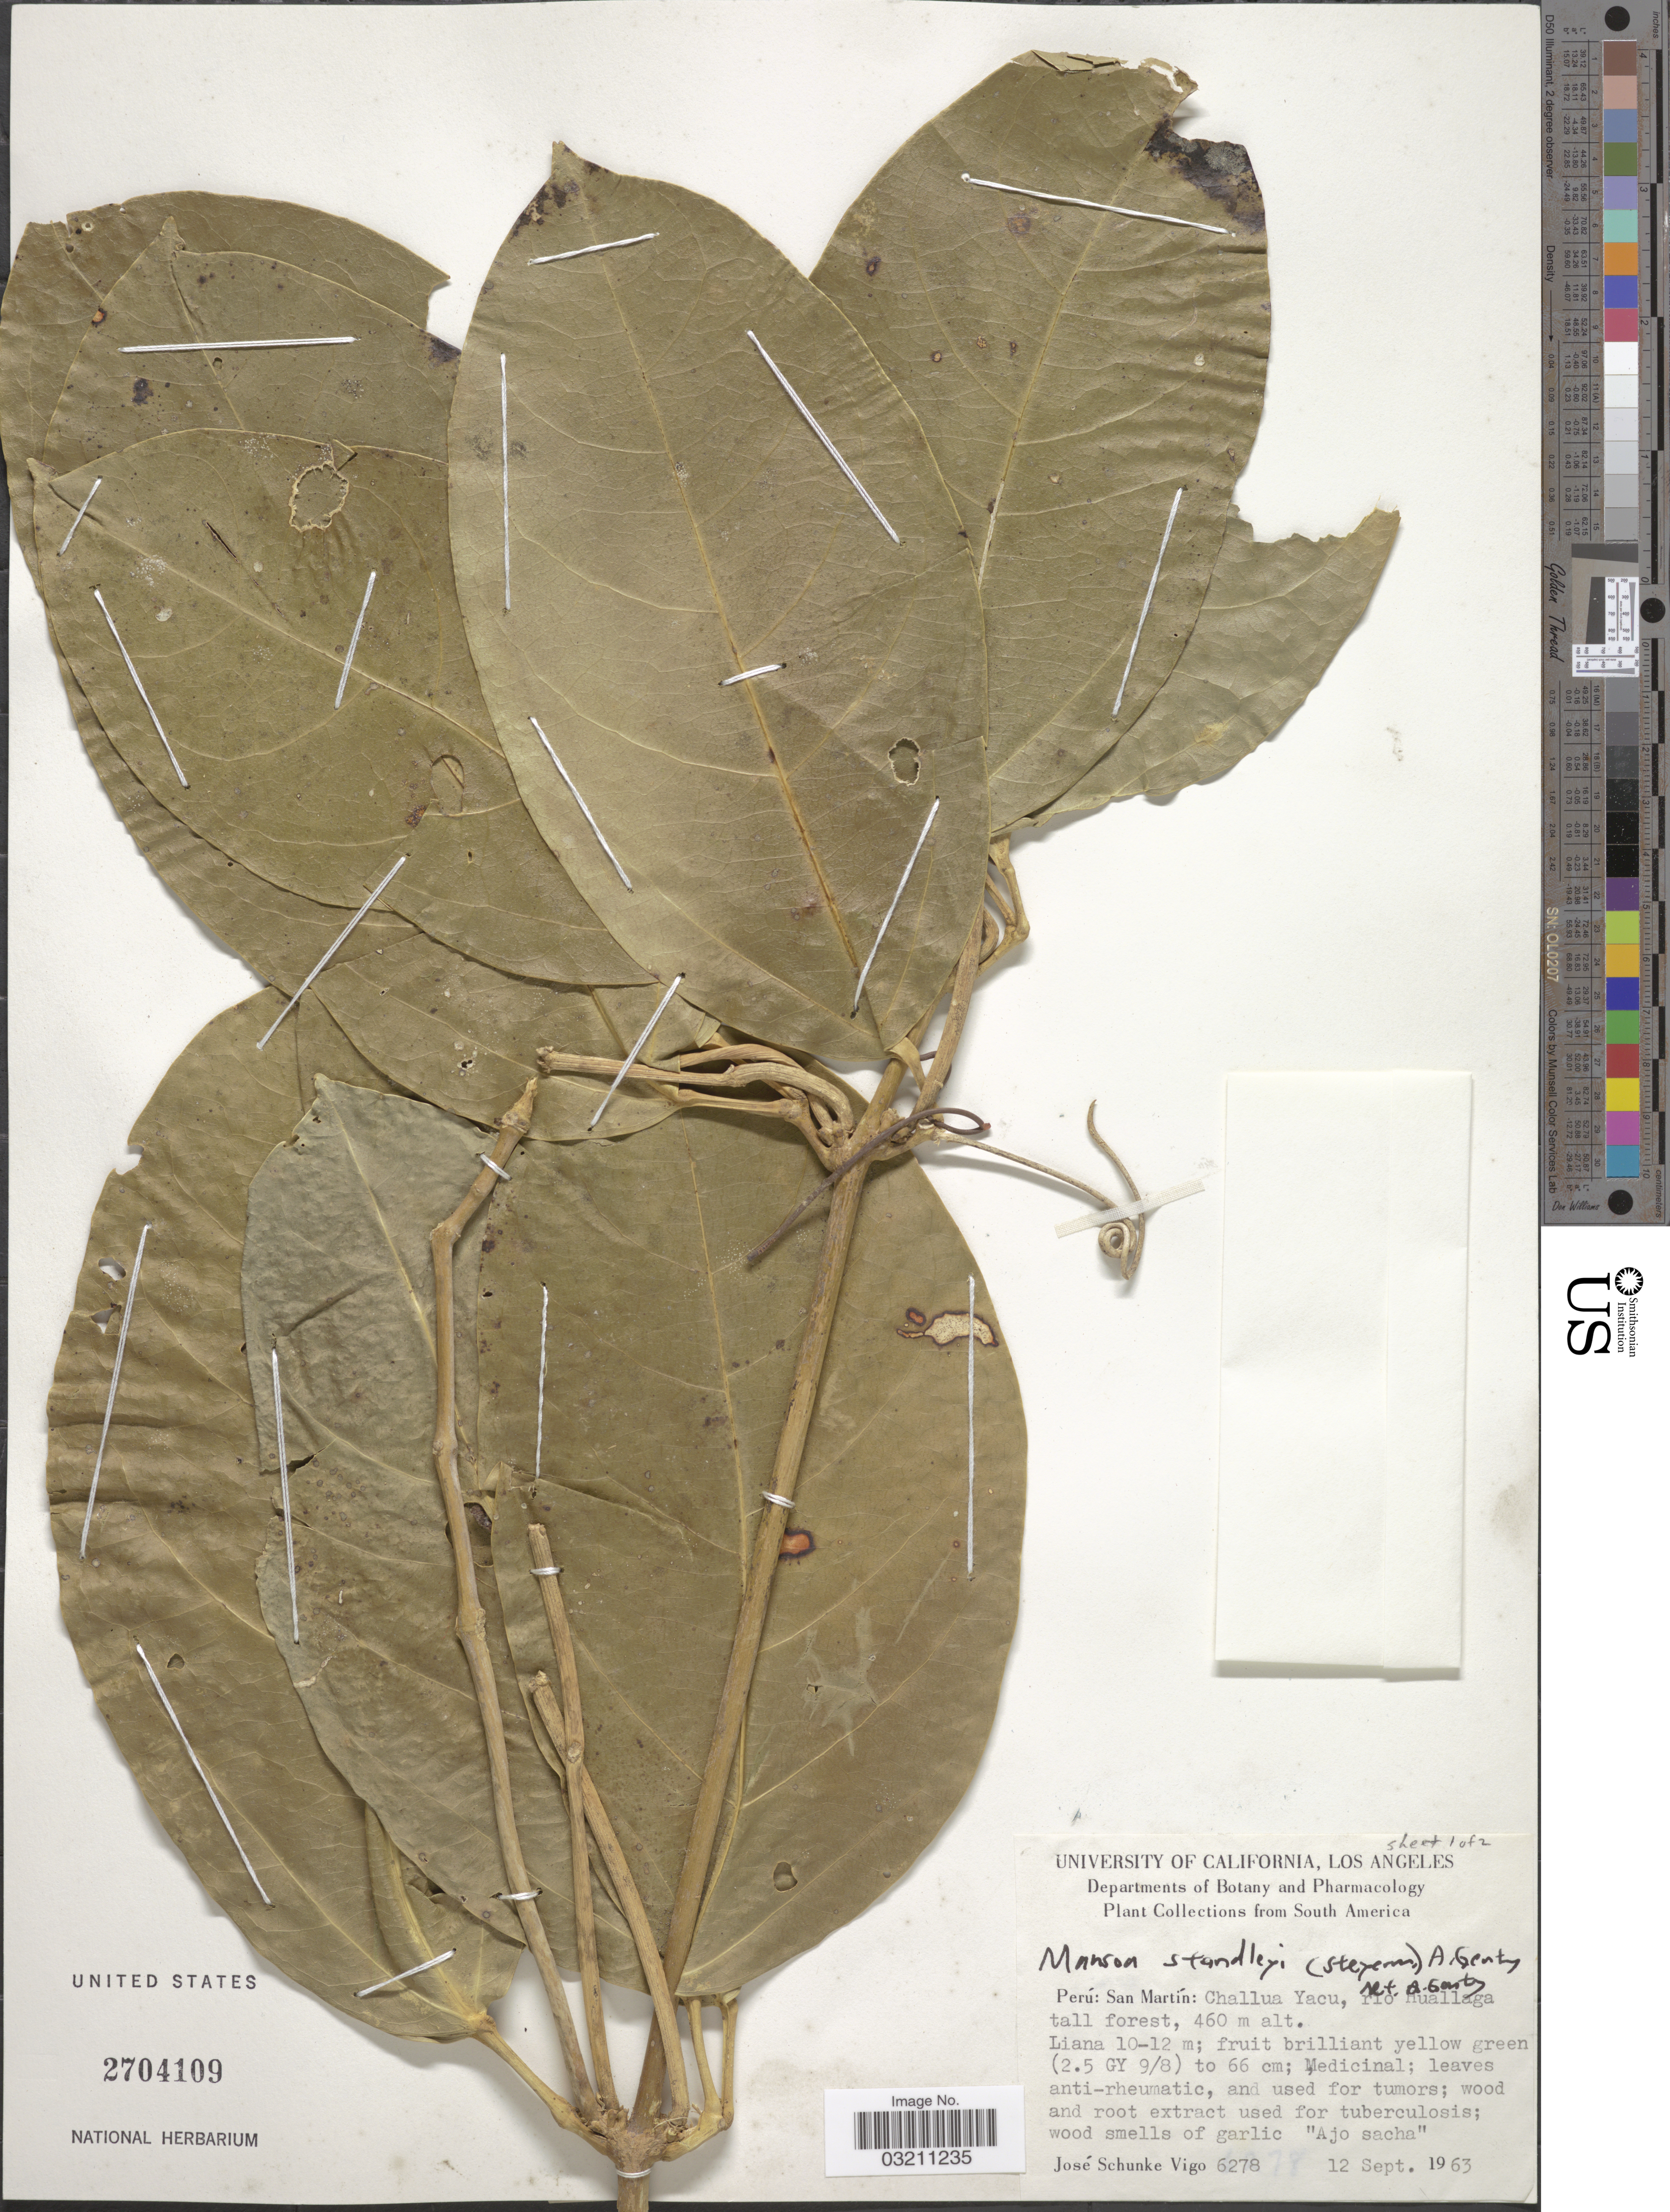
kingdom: Plantae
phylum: Tracheophyta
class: Magnoliopsida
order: Lamiales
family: Bignoniaceae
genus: Mansoa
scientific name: Mansoa standleyi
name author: (Steyerm.) A.H. Gentry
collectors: J. Schunke Vigo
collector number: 6278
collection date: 1963-09-12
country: Peru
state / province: San Martín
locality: San Martín: Challua Yacu, rio Huallaga.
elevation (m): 460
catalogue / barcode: US 2704109